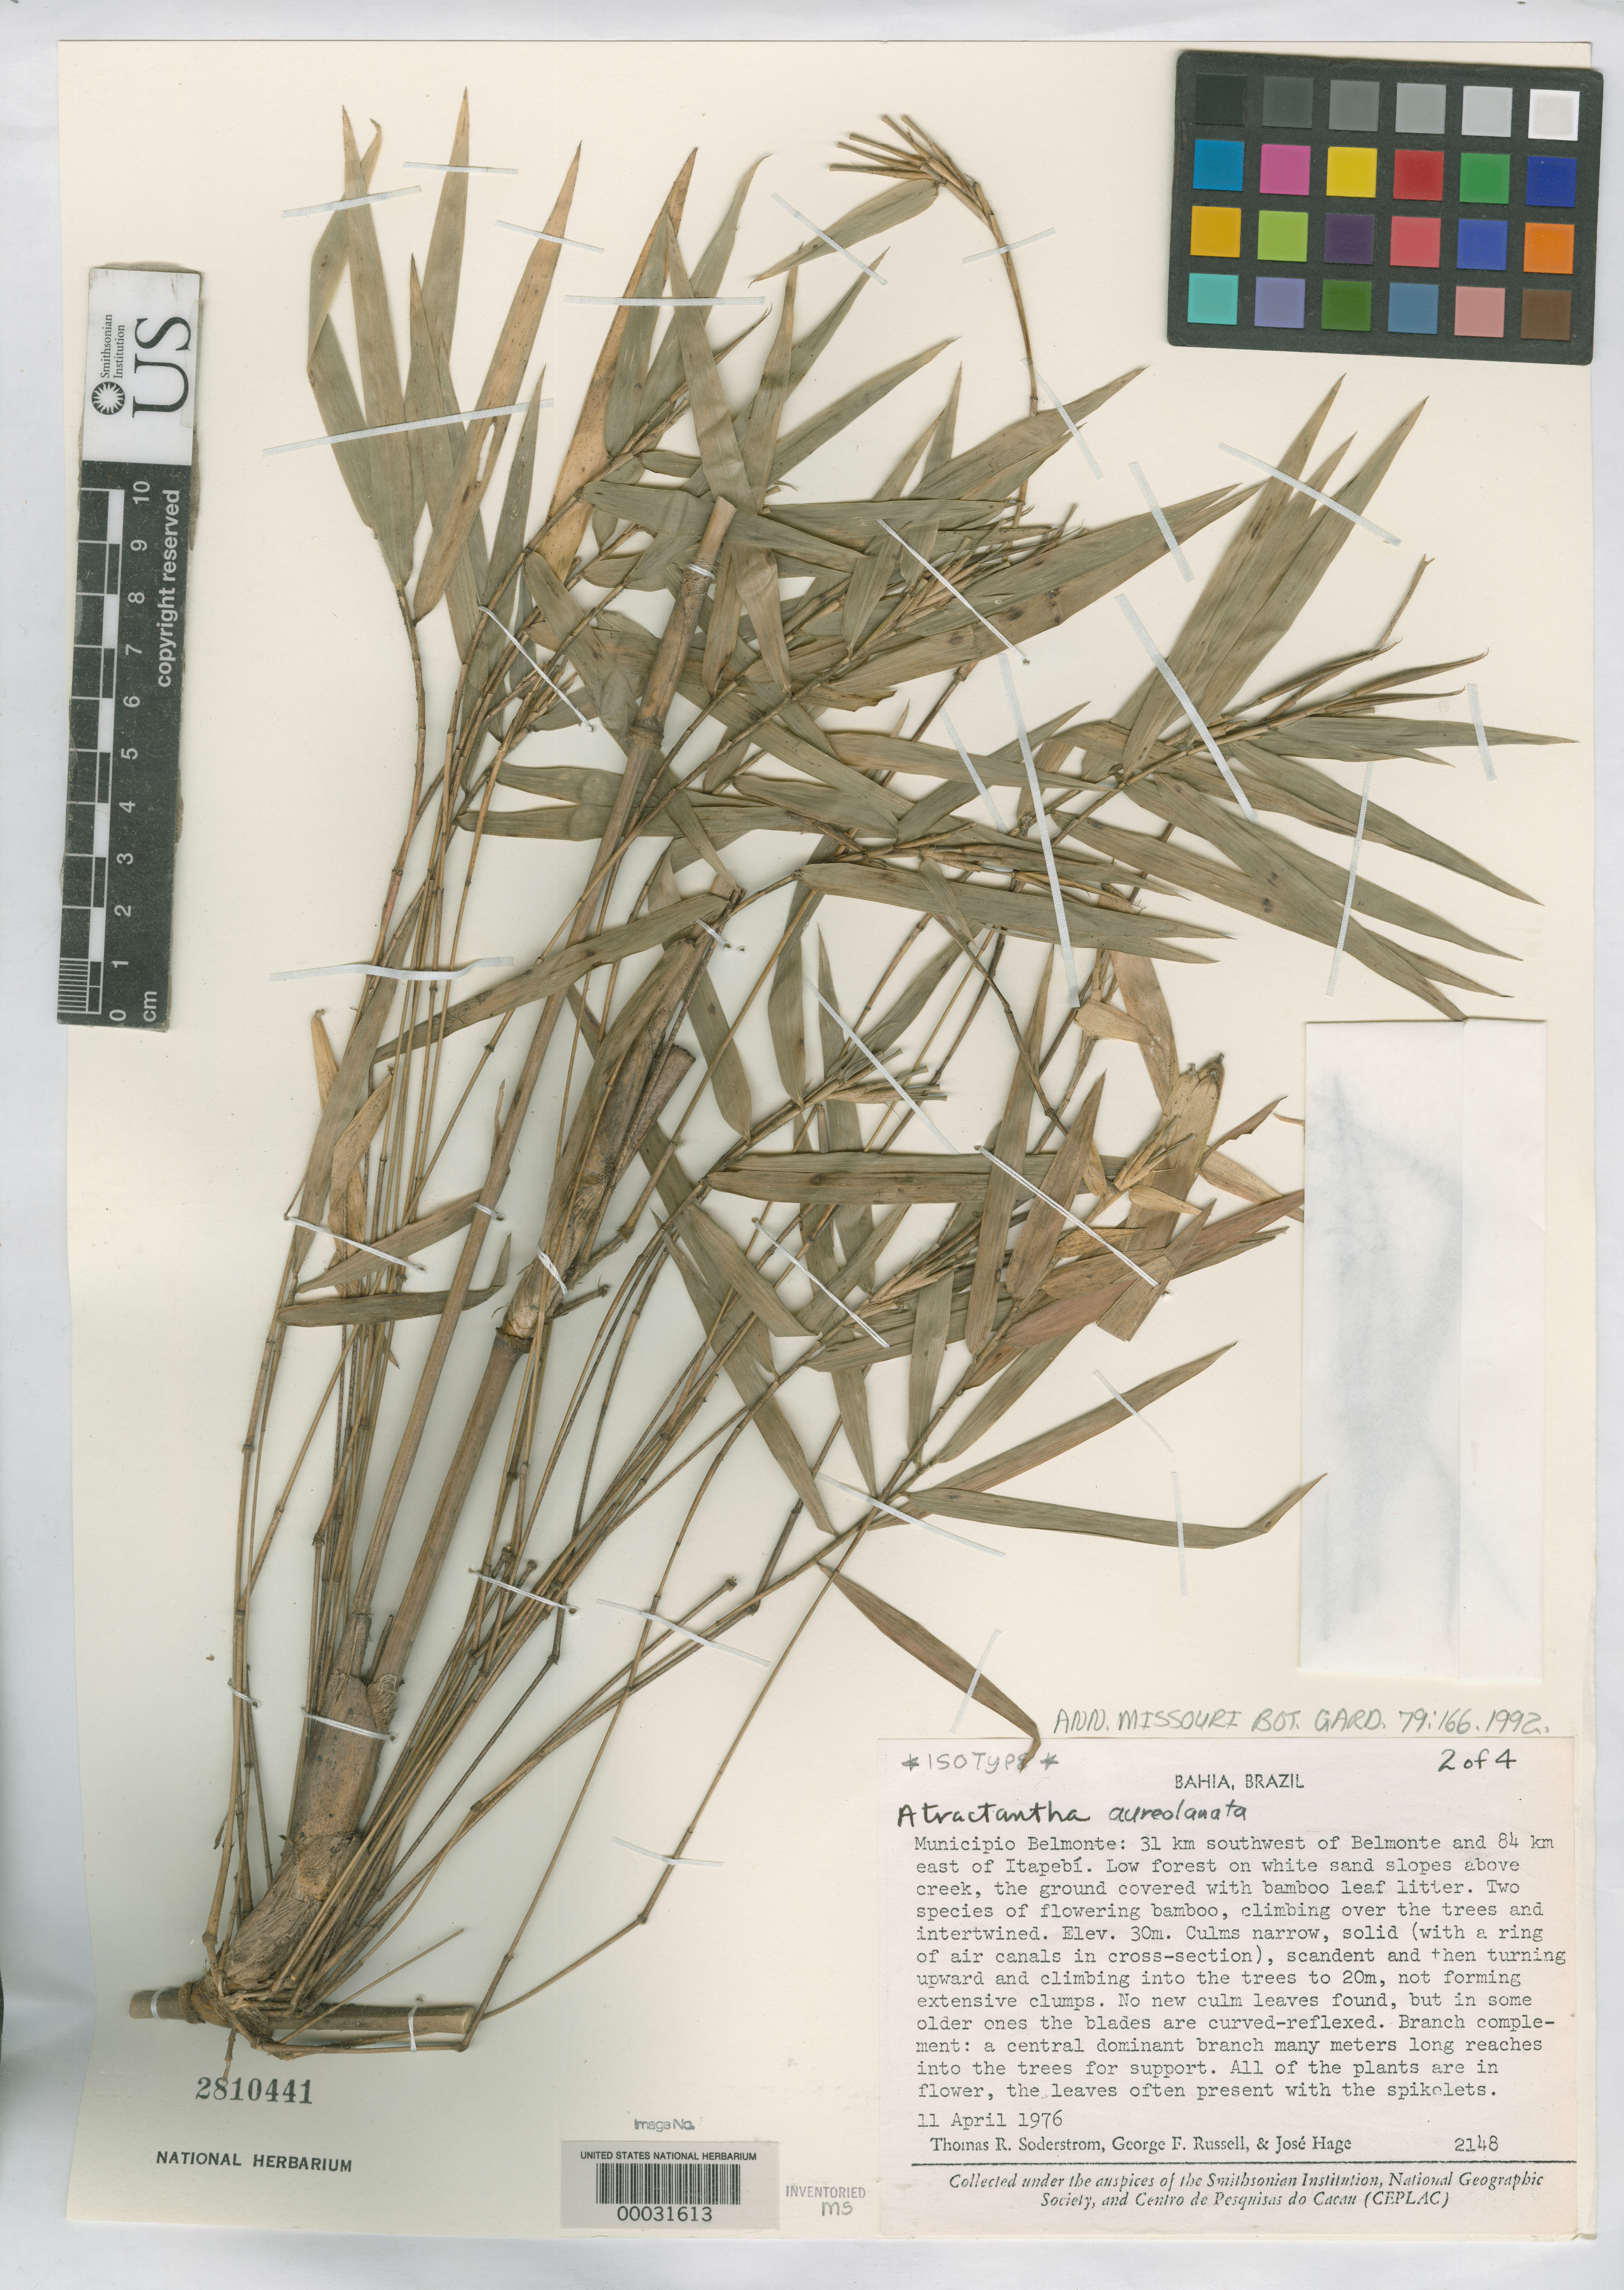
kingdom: Plantae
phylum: Tracheophyta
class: Liliopsida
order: Poales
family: Poaceae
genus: Atractantha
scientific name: Atractantha aureolanata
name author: Judz.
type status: Isotype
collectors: T. R. Soderstrom, G. Russell & J. Hage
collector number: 2148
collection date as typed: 11 Apr 1976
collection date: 1976-04-11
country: Brazil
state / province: Bahia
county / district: Belmonte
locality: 31 km SW of Belmonte & 84 km E of Itapebi.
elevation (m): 30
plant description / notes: Additional material is filed separately with bulky bamboos.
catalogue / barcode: US 2810441